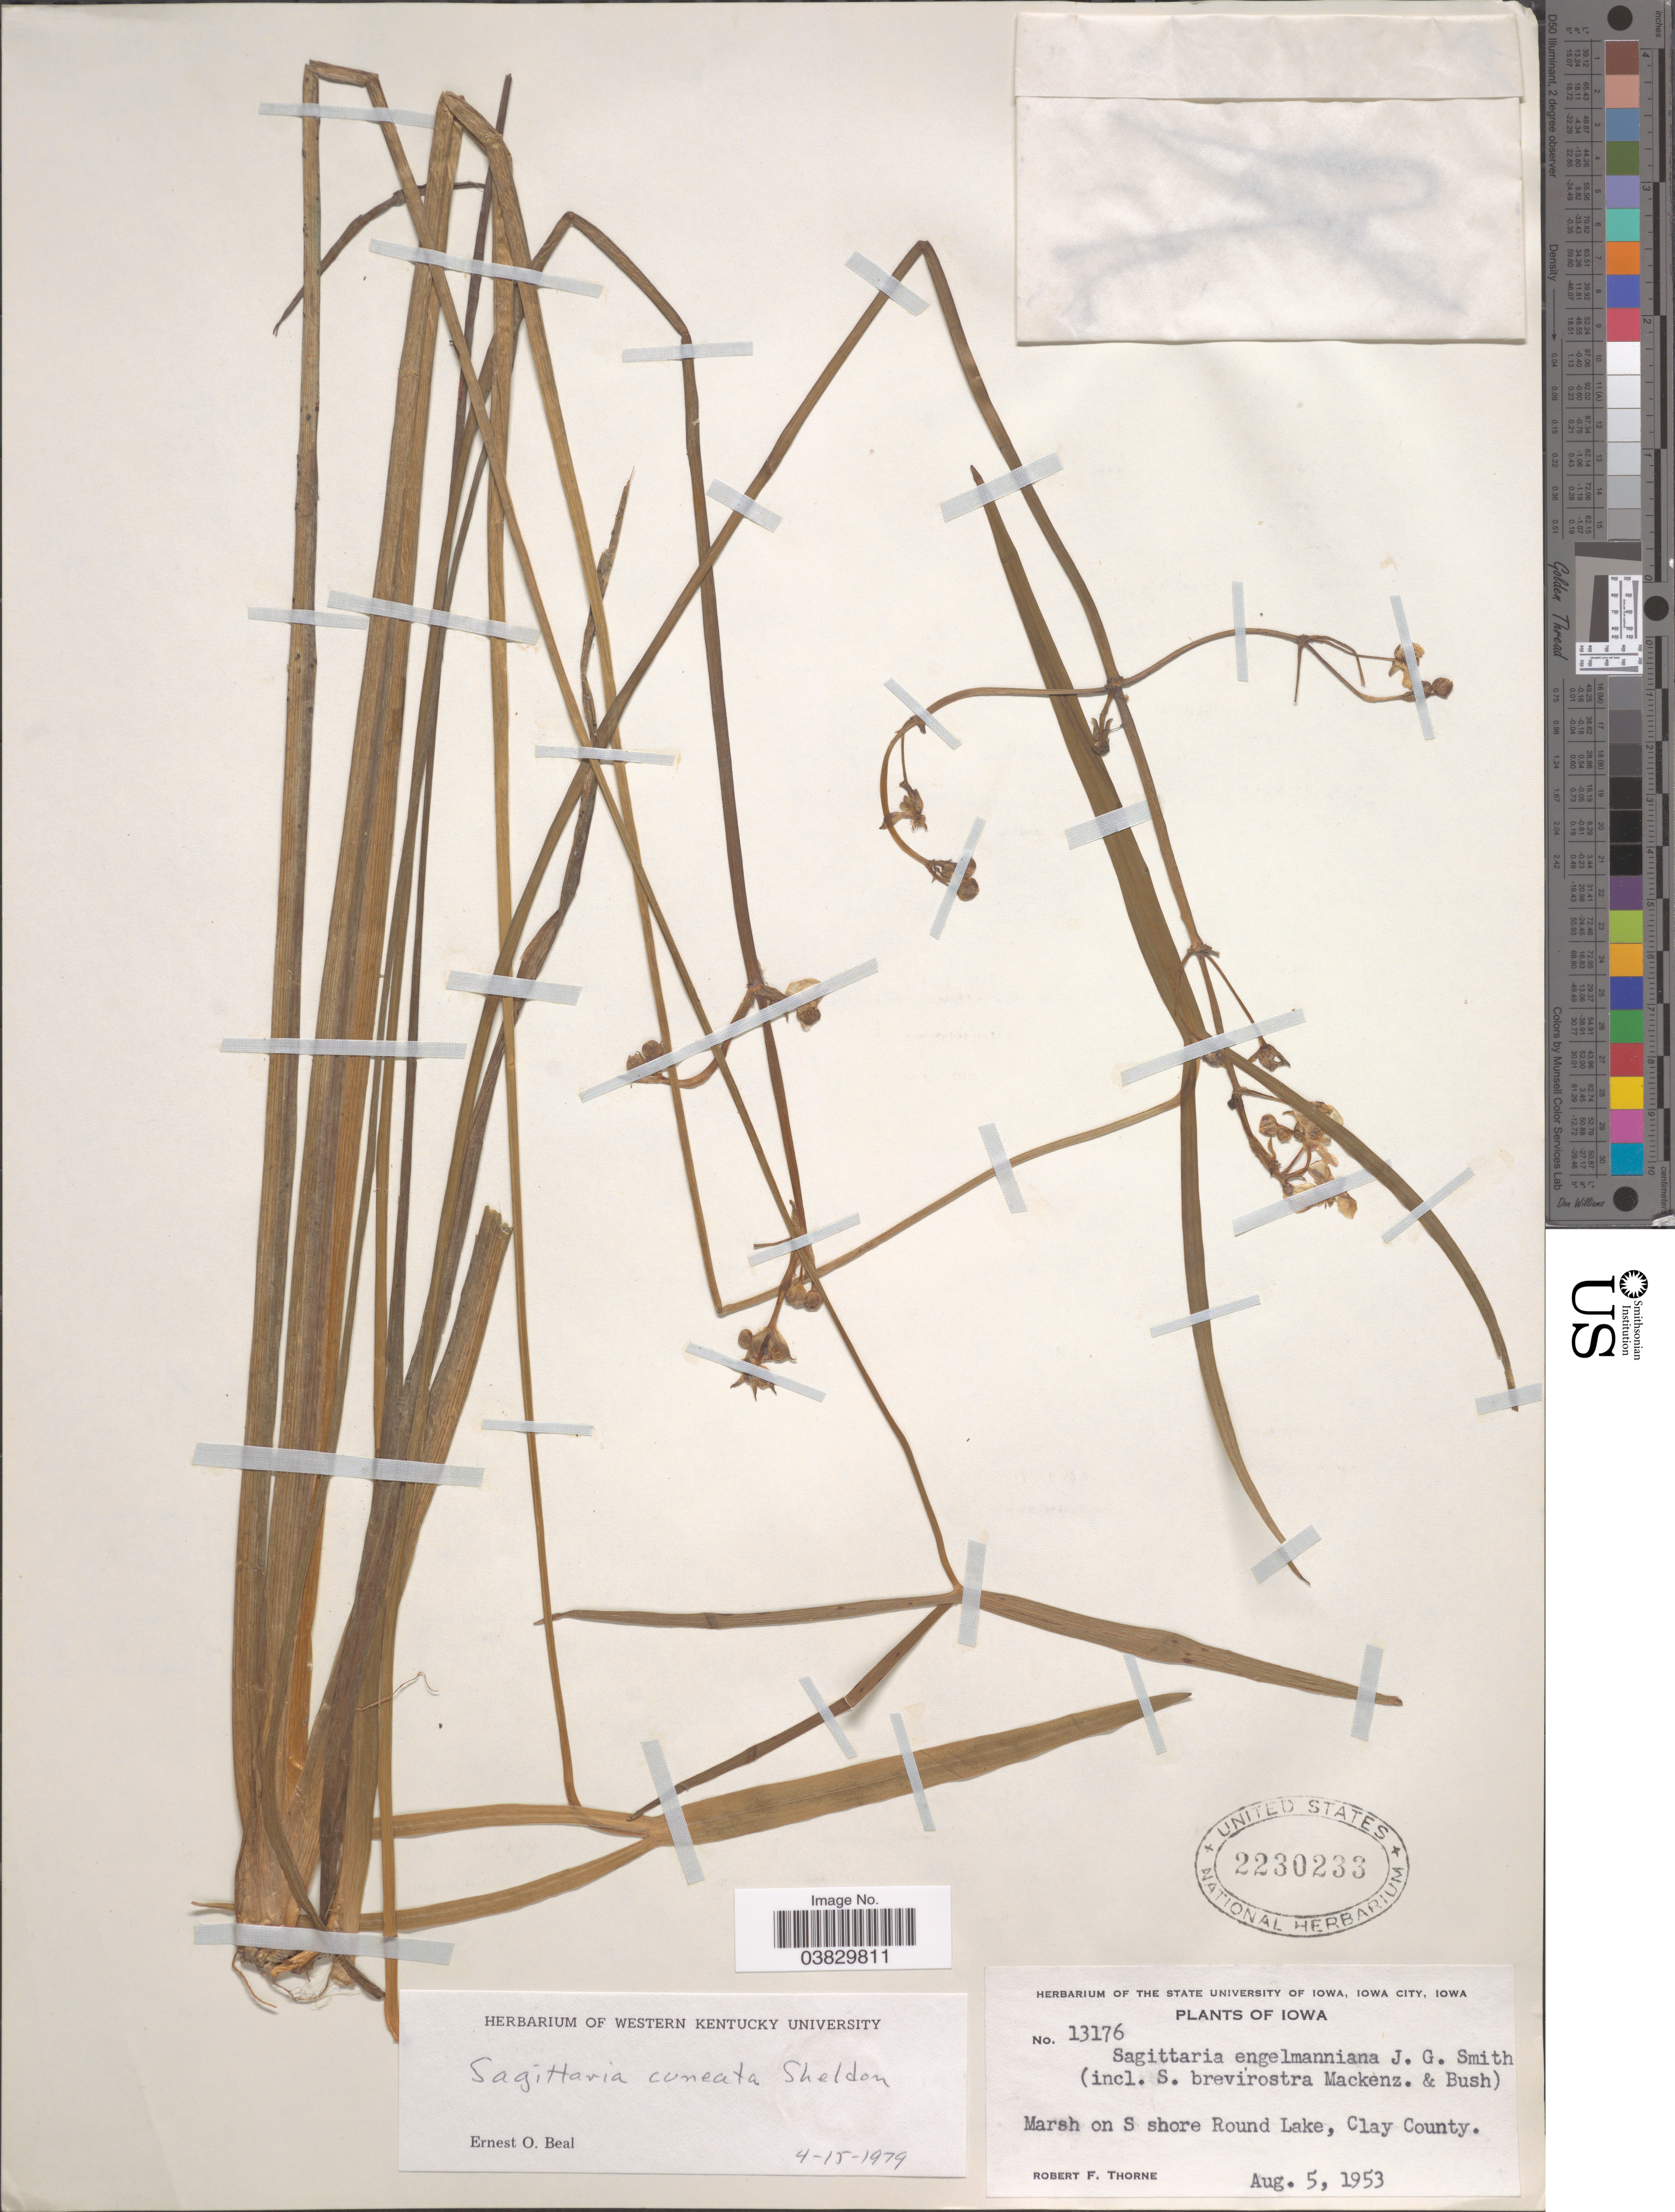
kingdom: Plantae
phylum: Tracheophyta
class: Liliopsida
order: Alismatales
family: Alismataceae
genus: Sagittaria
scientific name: Sagittaria cuneata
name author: E. Sheld.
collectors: R. F. Thorne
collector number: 13176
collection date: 1953-08-05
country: United States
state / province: Iowa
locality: Marsh on S shore Round Lake, Clay County.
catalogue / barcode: US 2230233